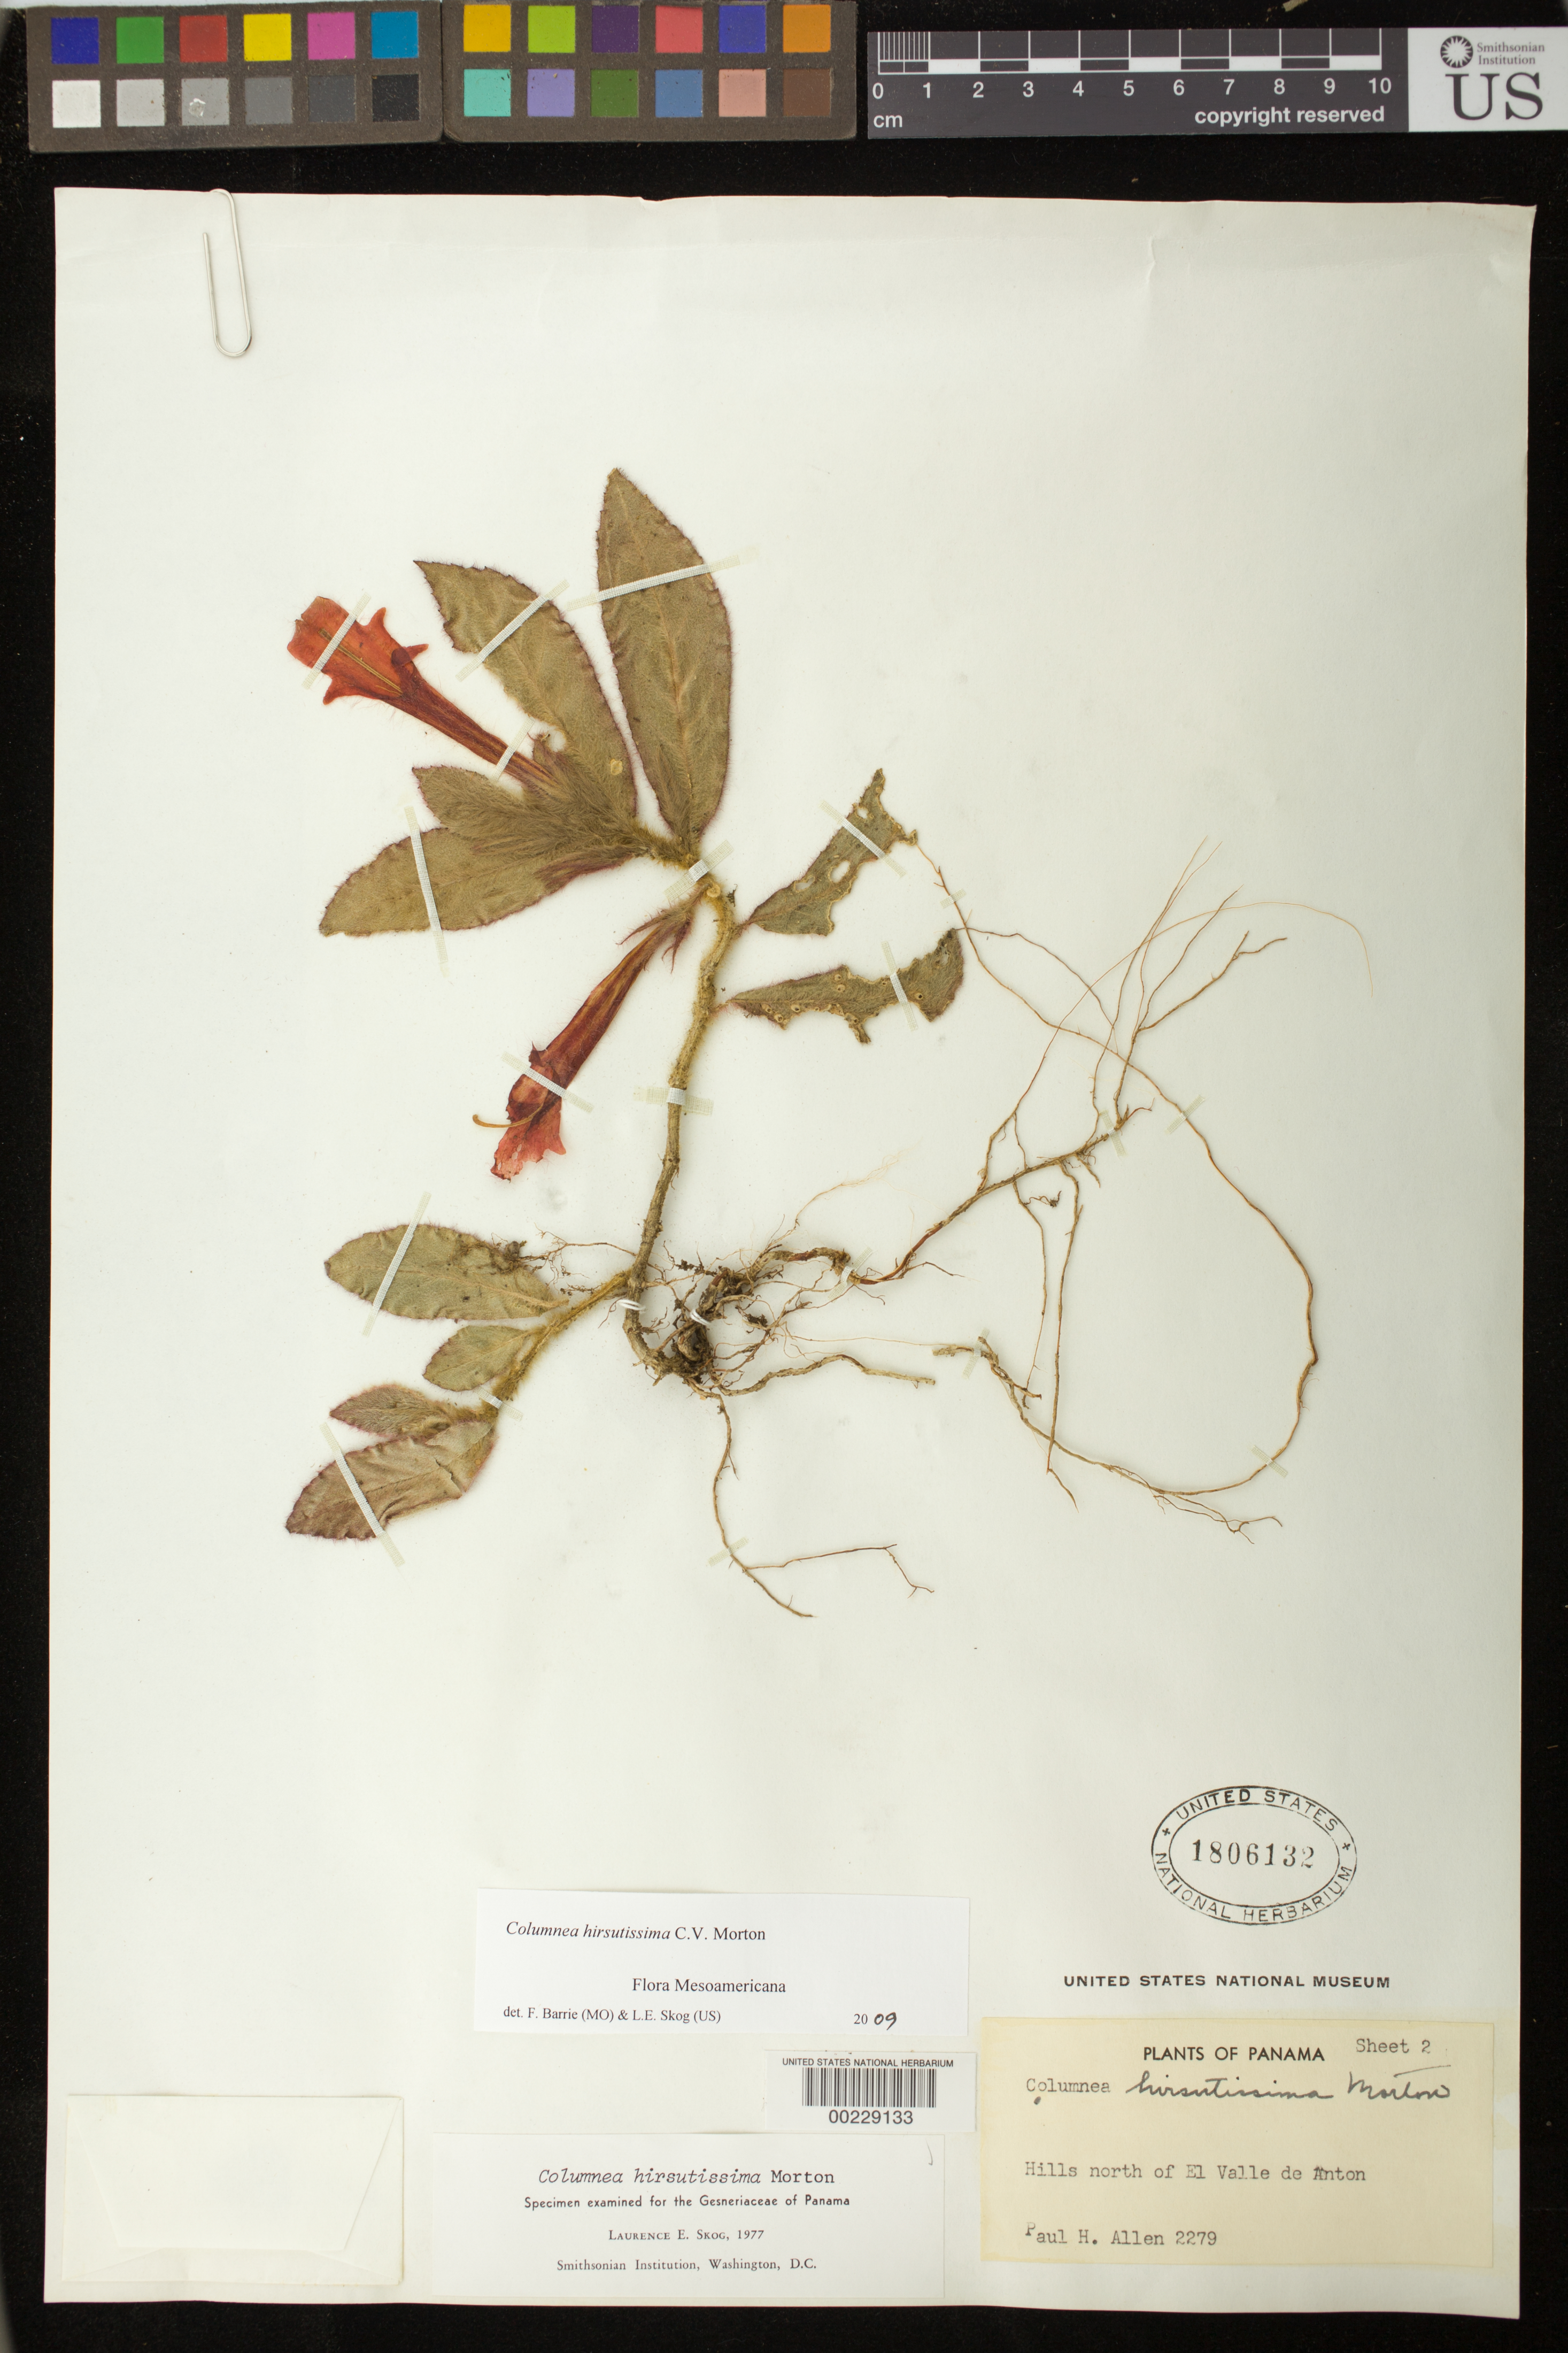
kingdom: Plantae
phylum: Tracheophyta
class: Magnoliopsida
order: Lamiales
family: Gesneriaceae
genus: Columnea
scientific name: Columnea hirsutissima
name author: C.V. Morton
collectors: P. H. Allen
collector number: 2279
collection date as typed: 21 Nov 1940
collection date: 1940-11-21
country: Panama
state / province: Coclé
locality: Hills N of El Valle de Anton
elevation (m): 800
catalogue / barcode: US 1806132